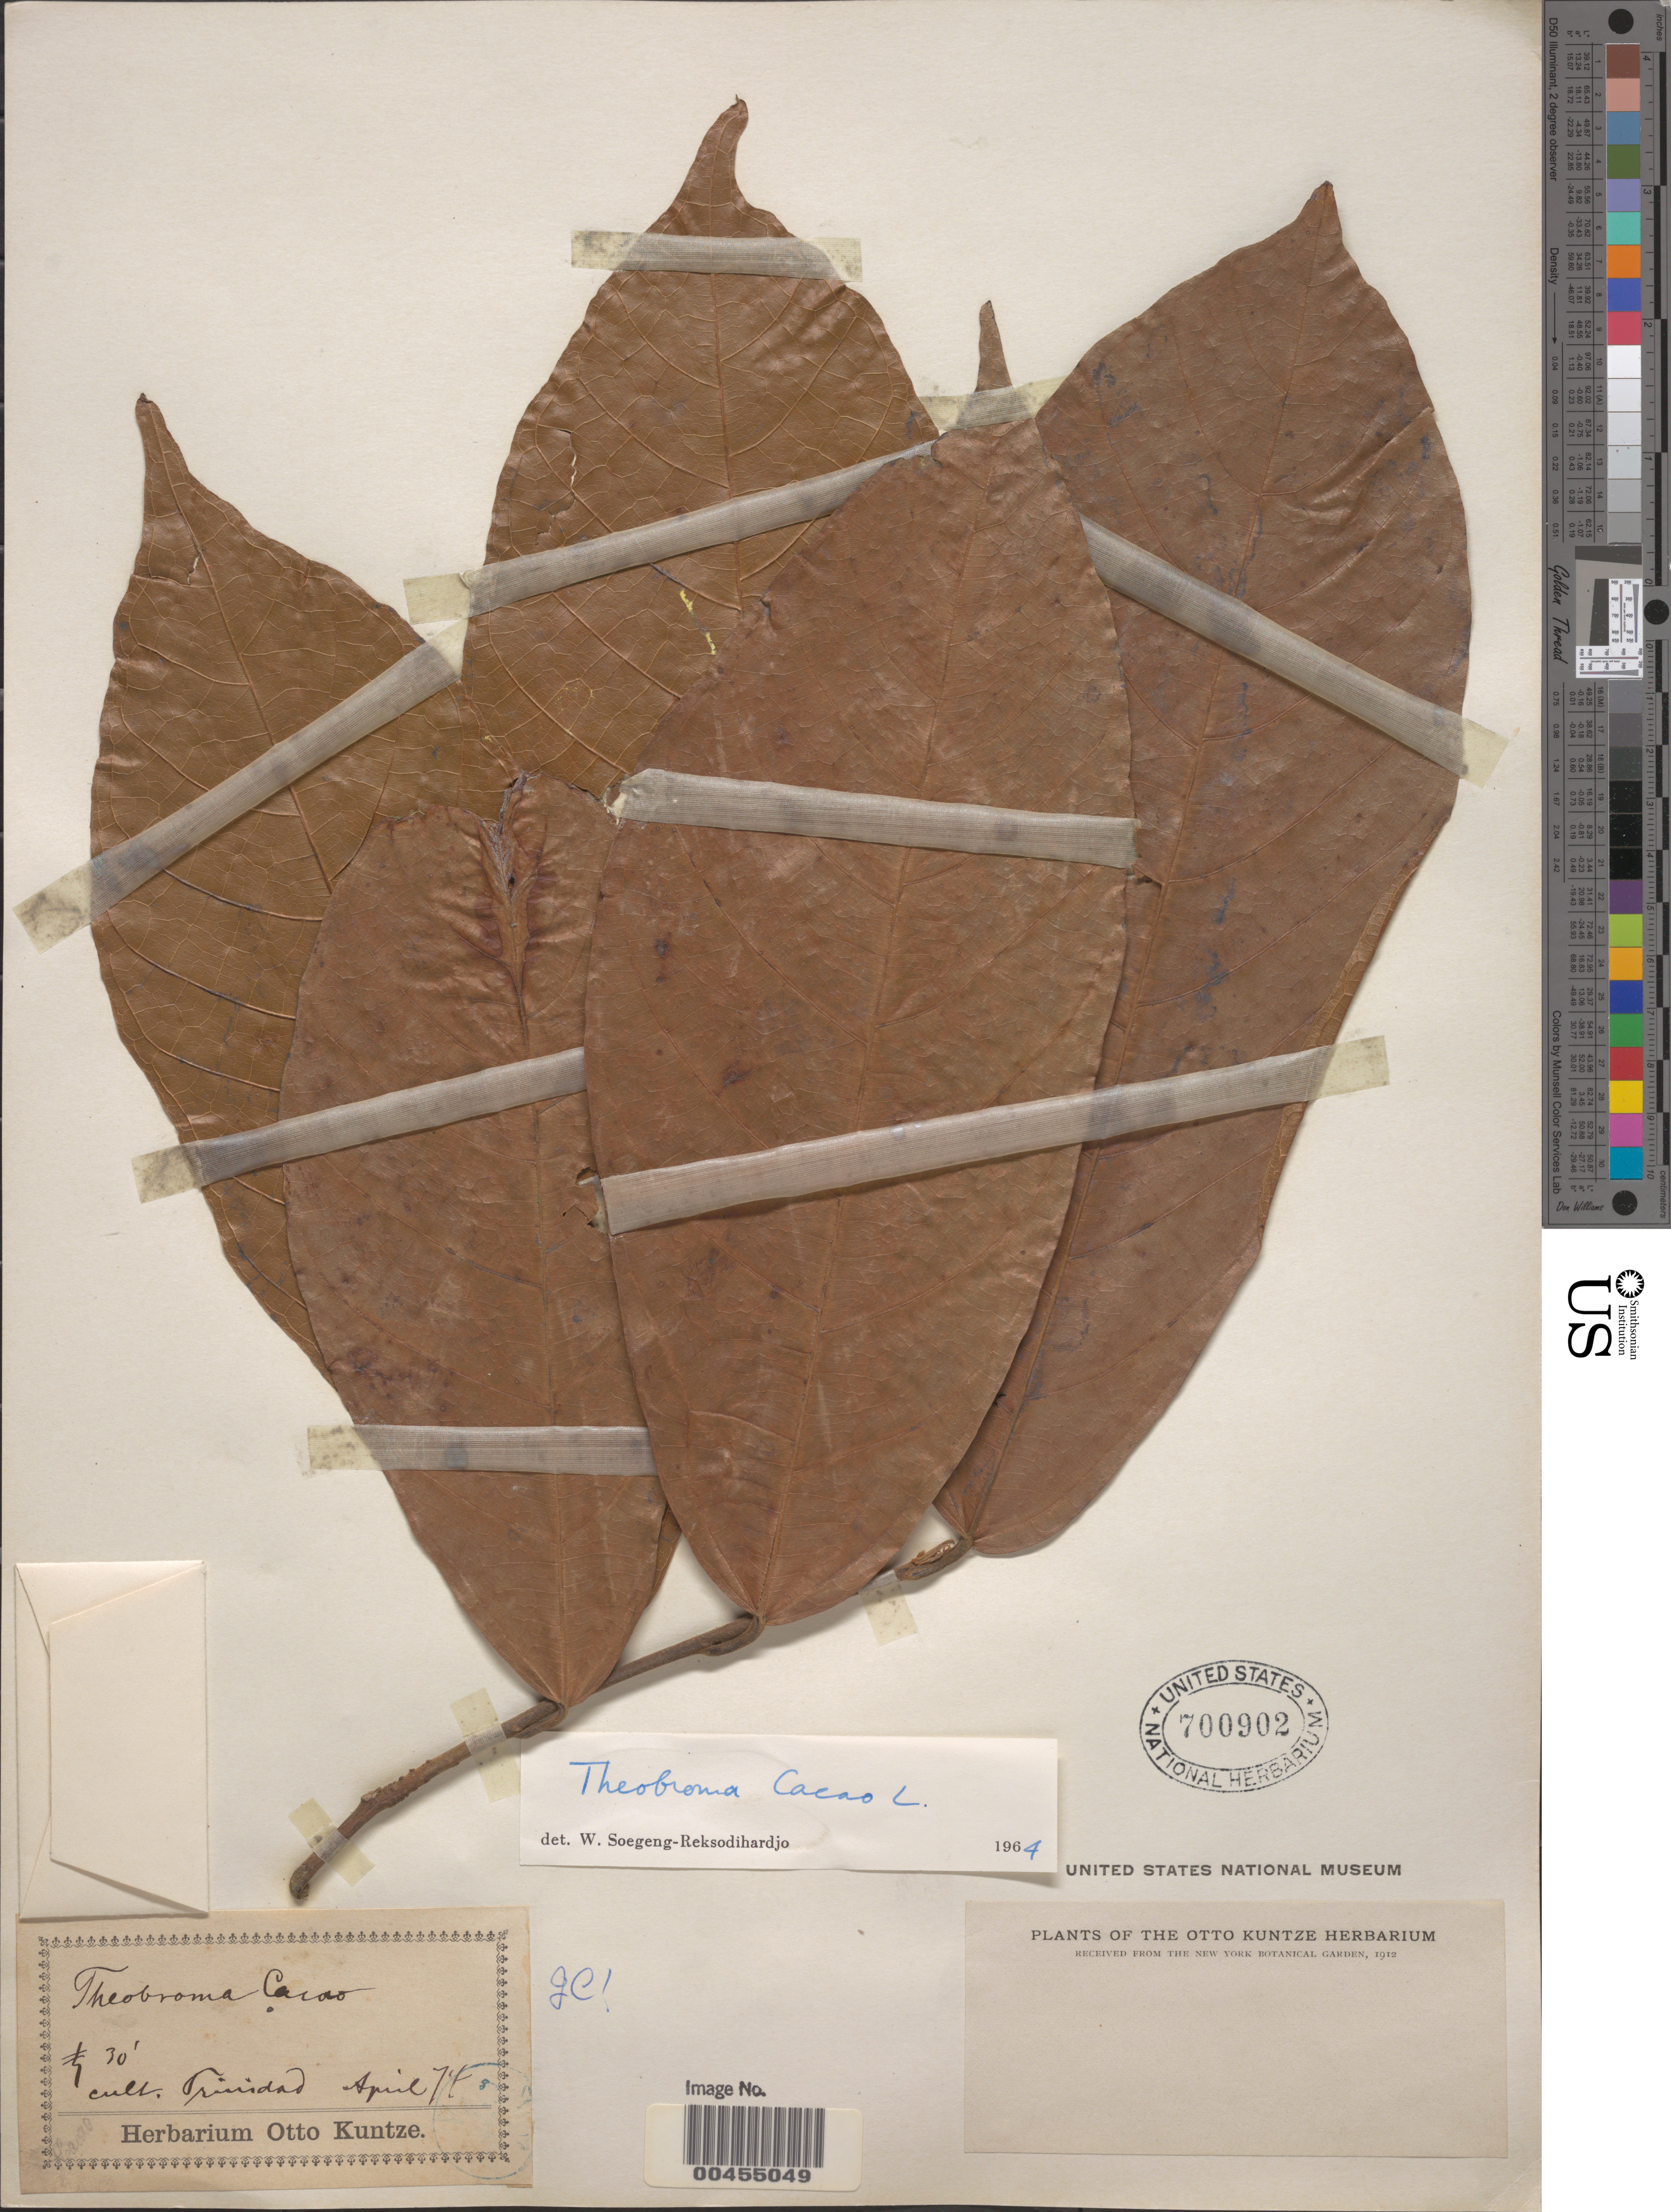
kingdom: Plantae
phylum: Tracheophyta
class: Magnoliopsida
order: Malvales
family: Malvaceae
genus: Theobroma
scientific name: Theobroma cacao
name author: L.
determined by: Soegeng-Reksodihardjo, W.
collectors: C.E.O. Kuntze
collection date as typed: Apr 1874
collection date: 1874-04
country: Trinidad and Tobago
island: Trinidad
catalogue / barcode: US 700902